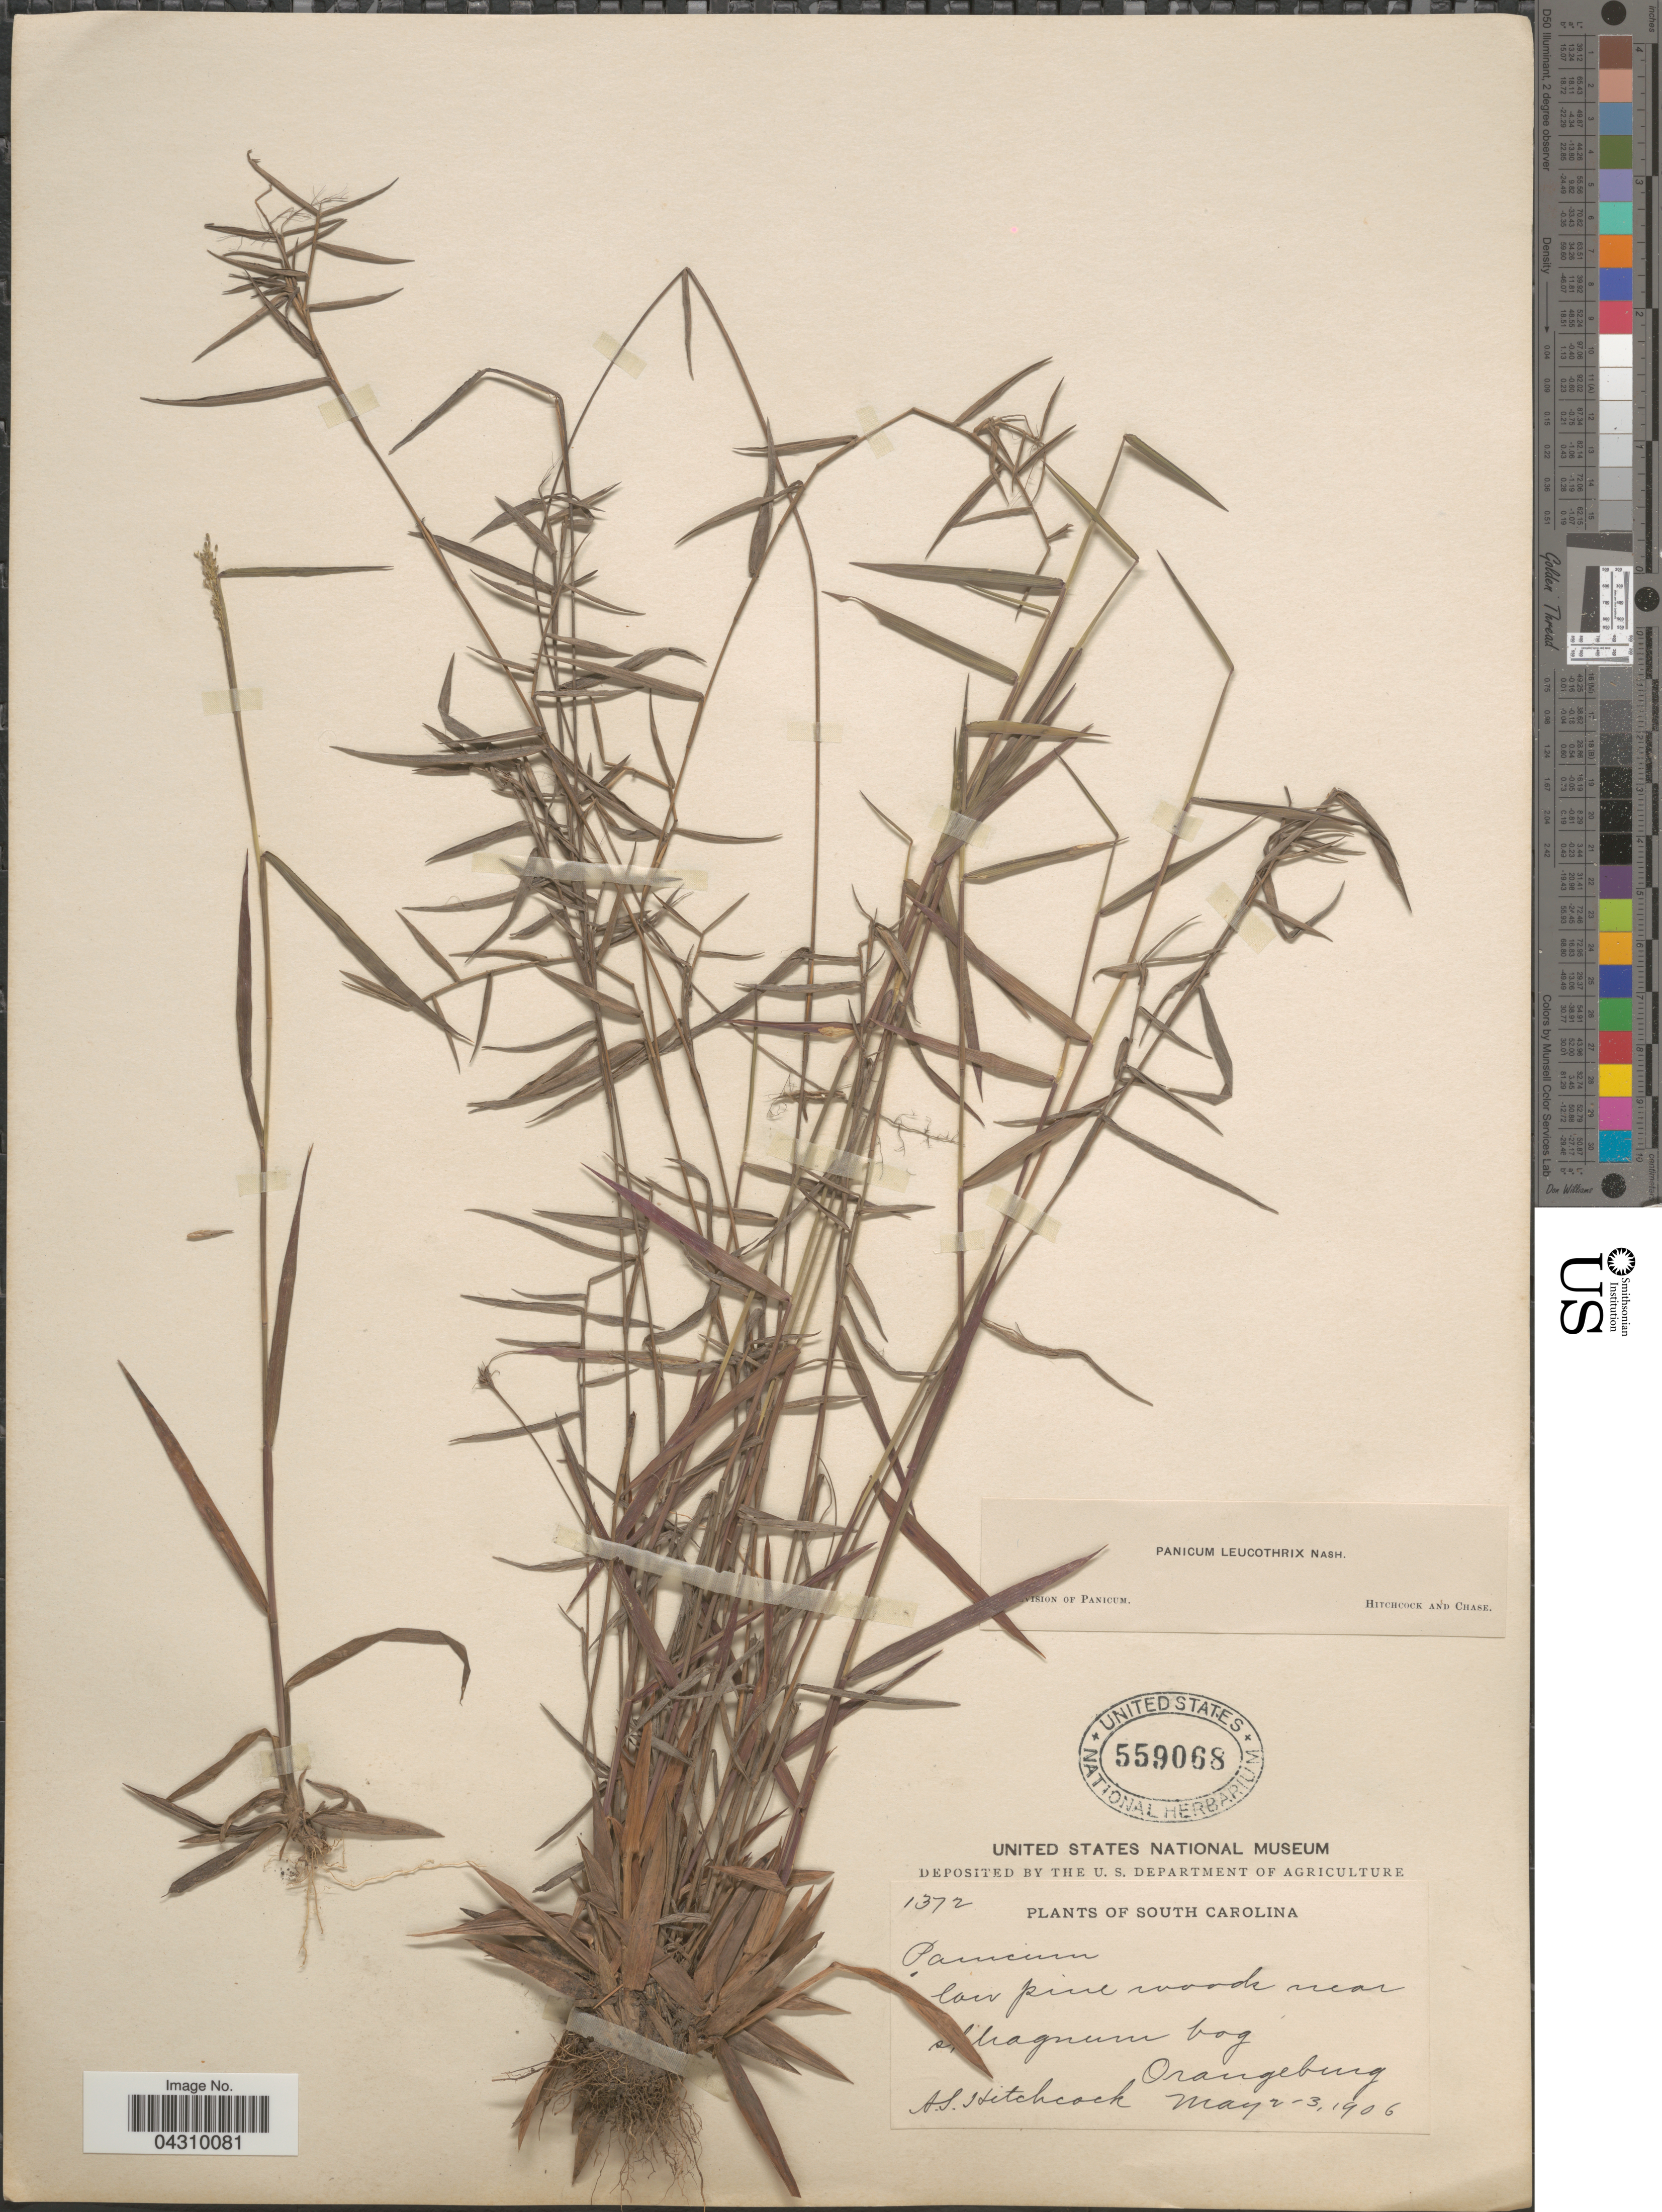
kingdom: Plantae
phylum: Tracheophyta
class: Liliopsida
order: Poales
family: Poaceae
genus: Dichanthelium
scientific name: Dichanthelium acuminatum var. acuminatum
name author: (Sw.) Gould & C.A. Clark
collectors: A. S. Hitchcock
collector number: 1372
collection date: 1906-05-02/1906-05-03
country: United States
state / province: South Carolina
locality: Orangeburg.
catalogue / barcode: US 559068